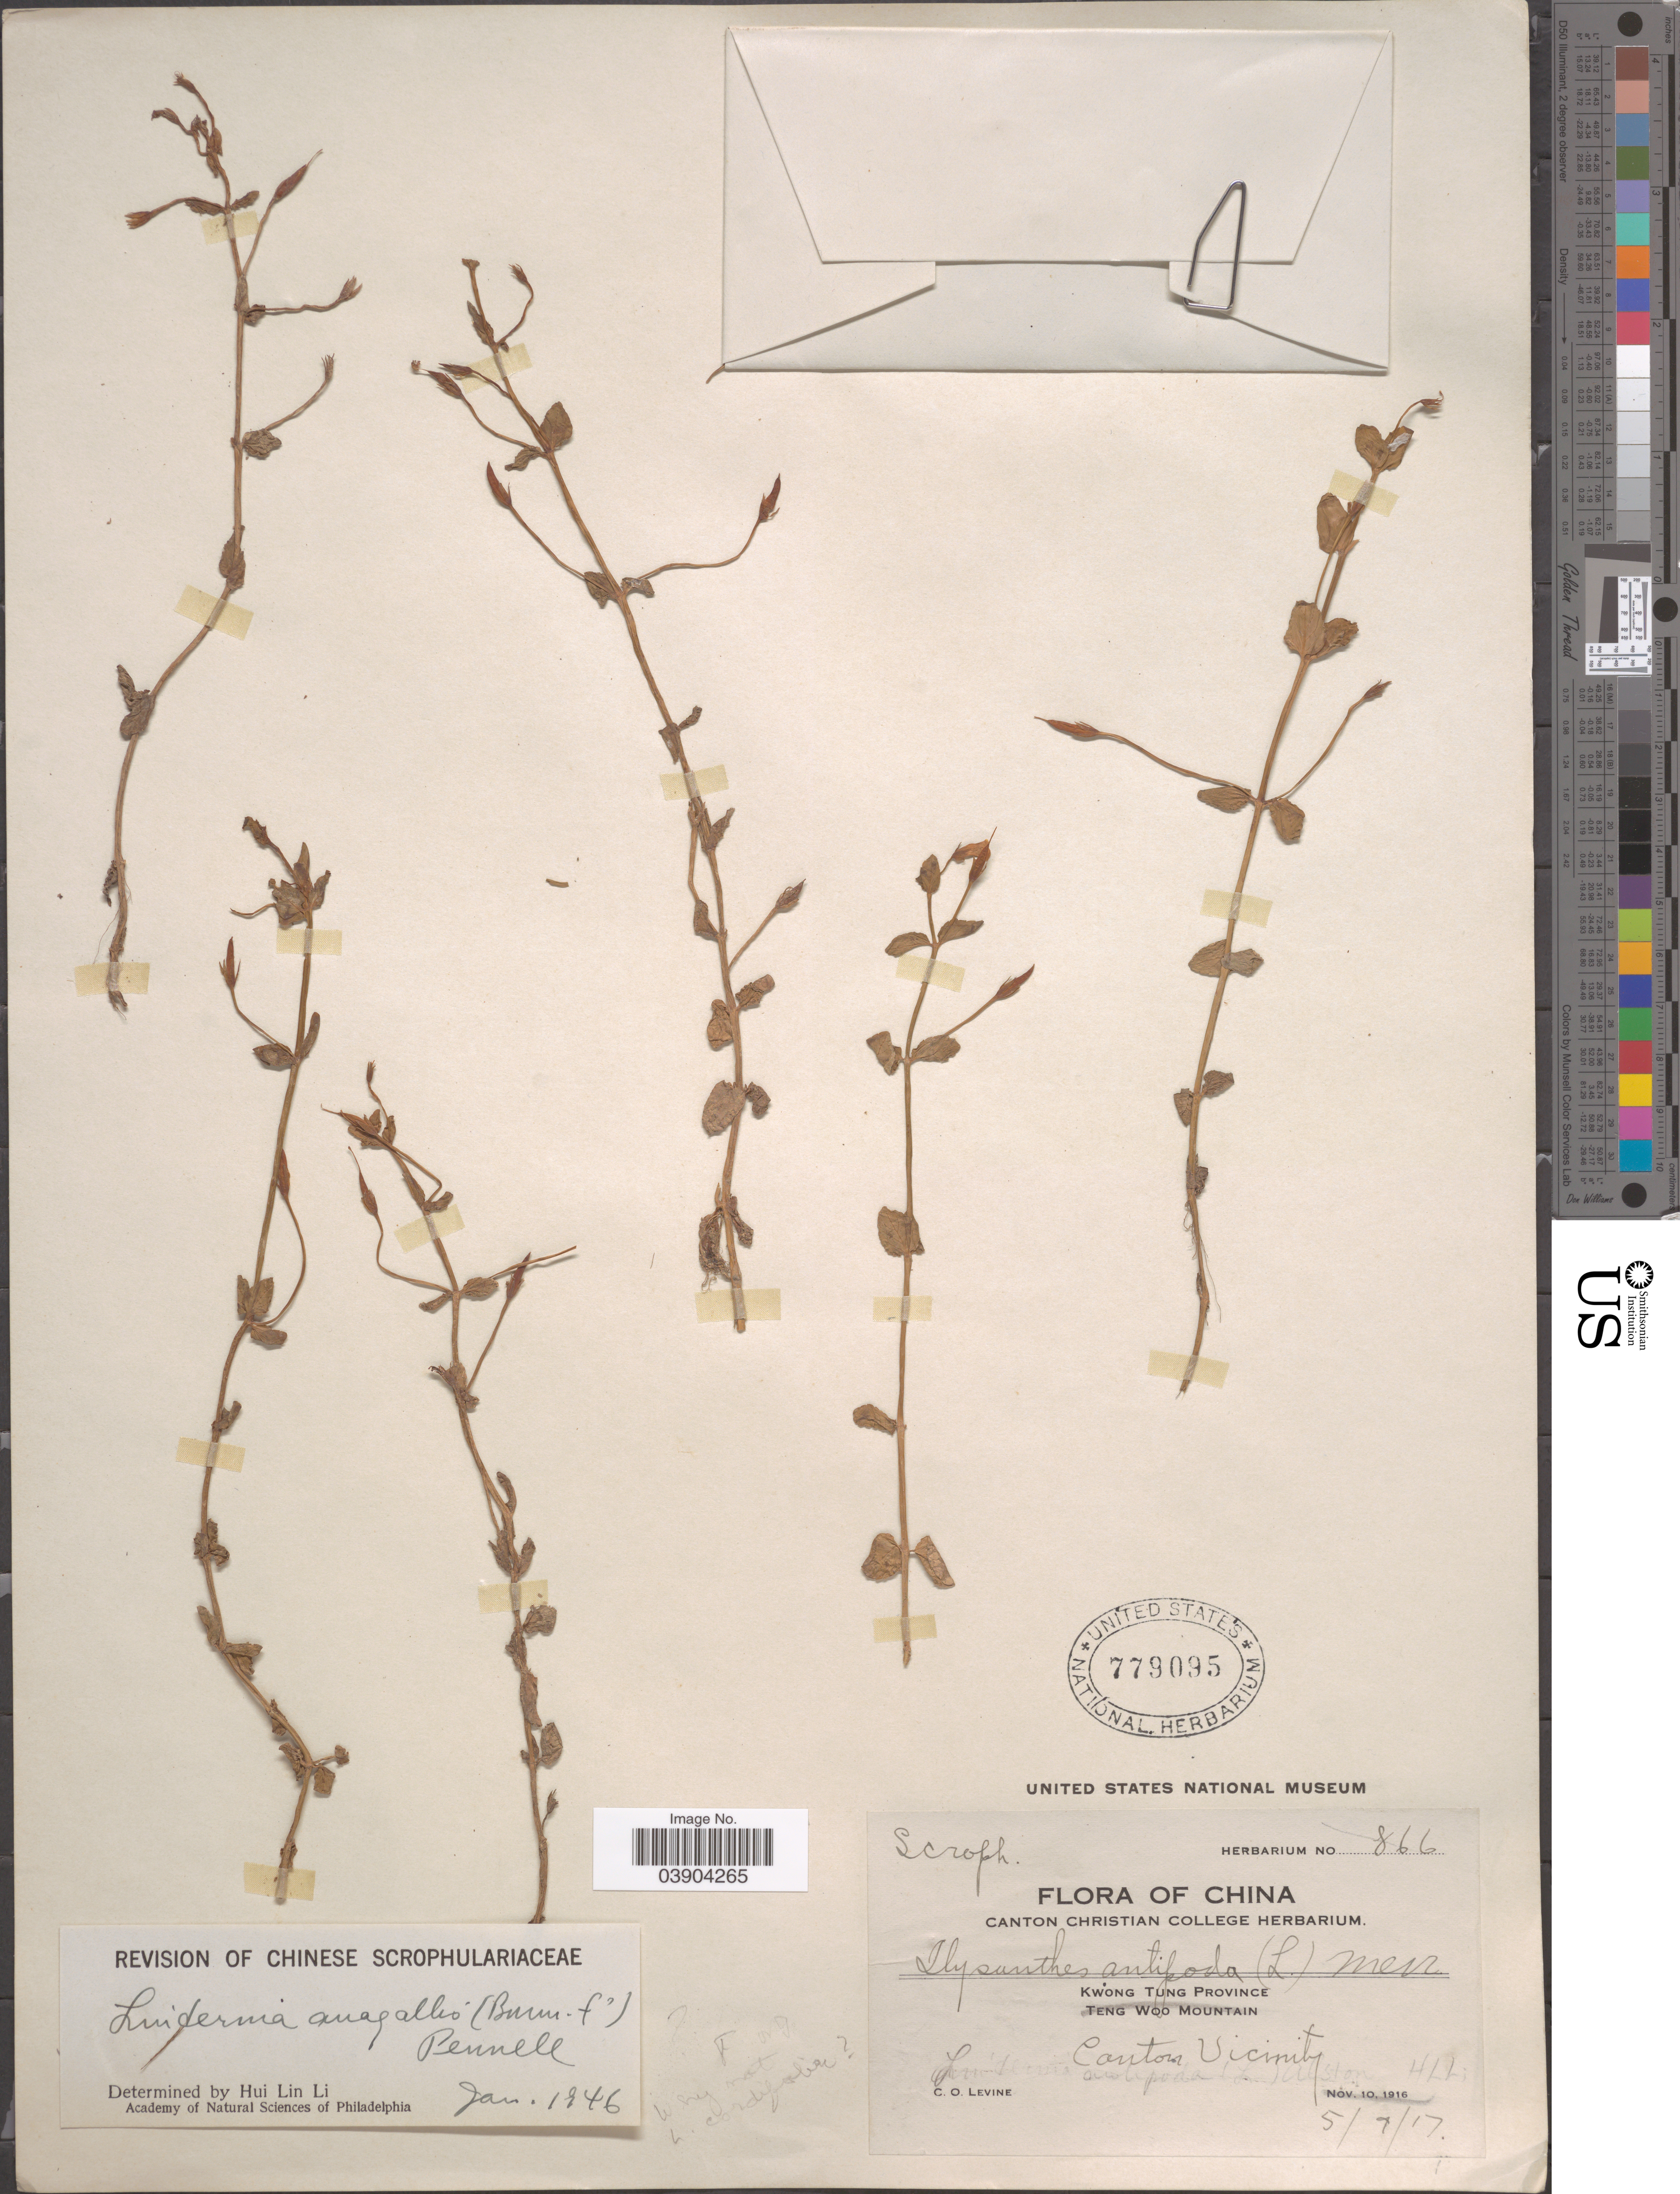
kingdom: Plantae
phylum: Tracheophyta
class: Magnoliopsida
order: Lamiales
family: Linderniaceae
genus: Lindernia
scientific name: Lindernia anagallis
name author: (Burm. f.) Pennell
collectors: C. O. Levine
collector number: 866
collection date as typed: Transcribed d/m/y: 5/9/17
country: China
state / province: Guangdong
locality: Kwang Tung Province. Canton Vicinity.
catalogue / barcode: US 779095